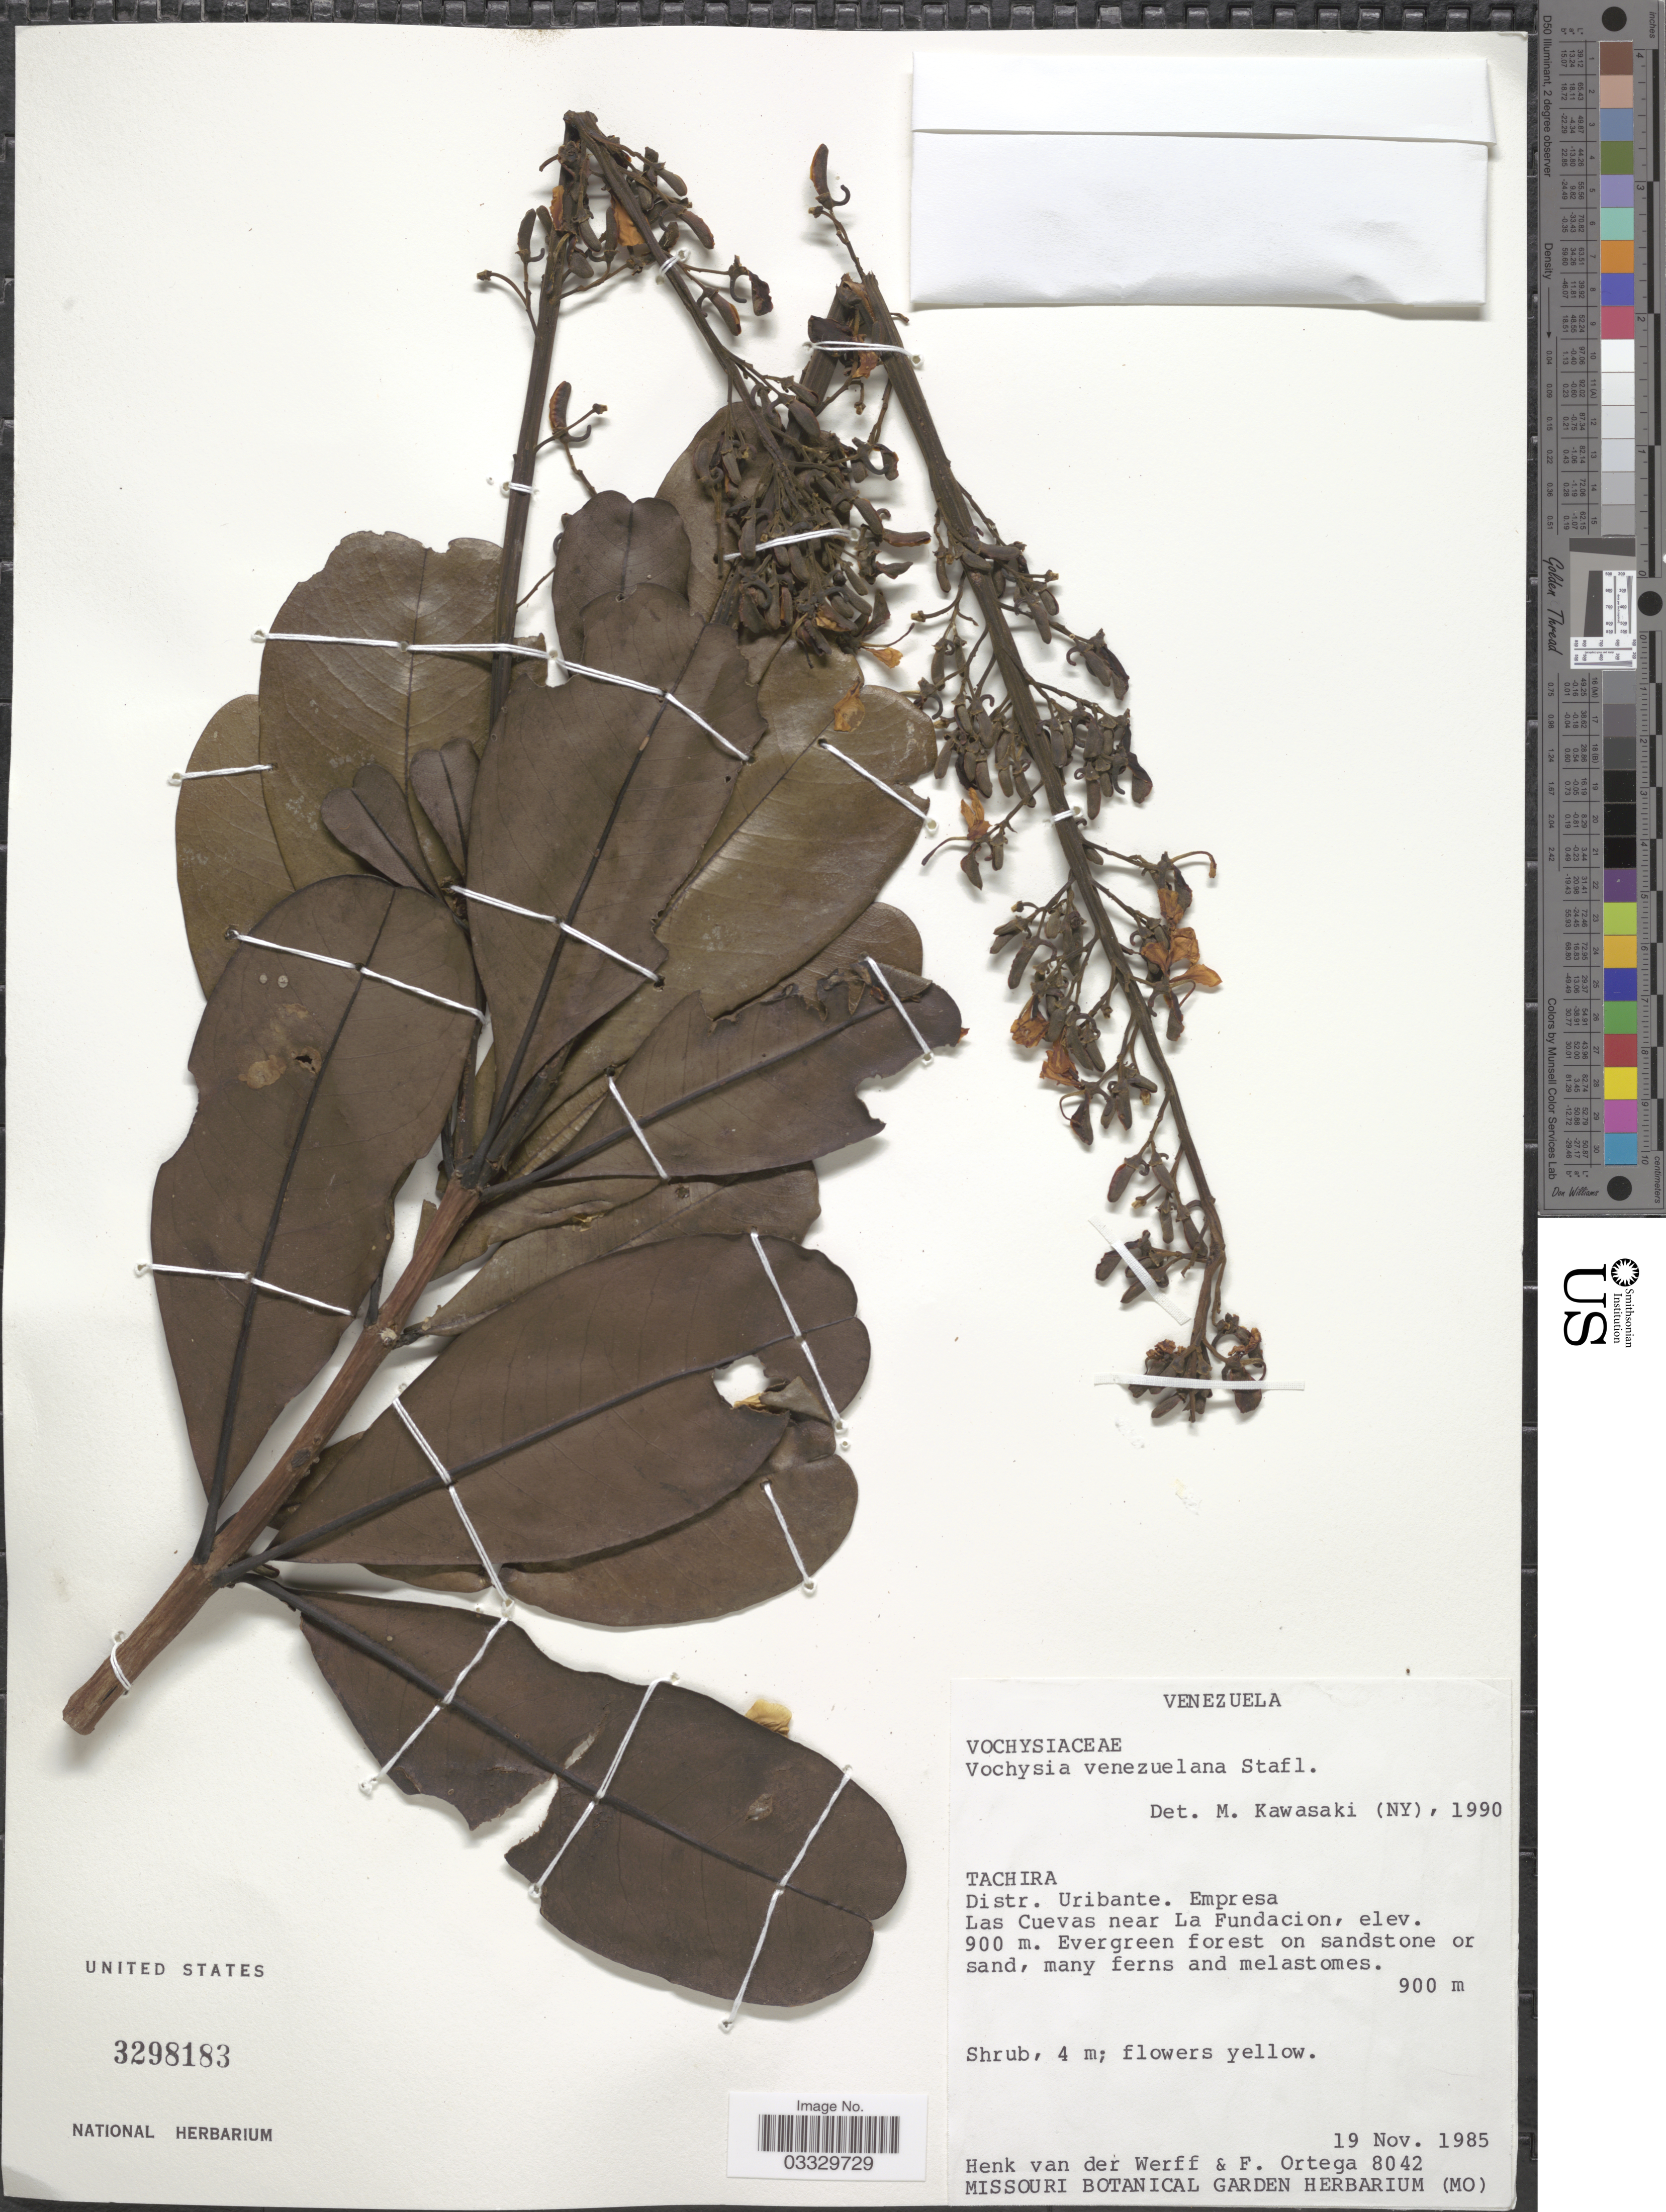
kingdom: Plantae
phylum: Tracheophyta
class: Magnoliopsida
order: Myrtales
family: Vochysiaceae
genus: Vochysia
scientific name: Vochysia venezuelana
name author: Stafleu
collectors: H. van der Werff & F. J. Ortega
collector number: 8042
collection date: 1985-11-19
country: Venezuela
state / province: Tachira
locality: Distr. Uribante. Empresa Las Cuevas near La Fundacion.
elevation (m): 900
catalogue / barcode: US 3298183